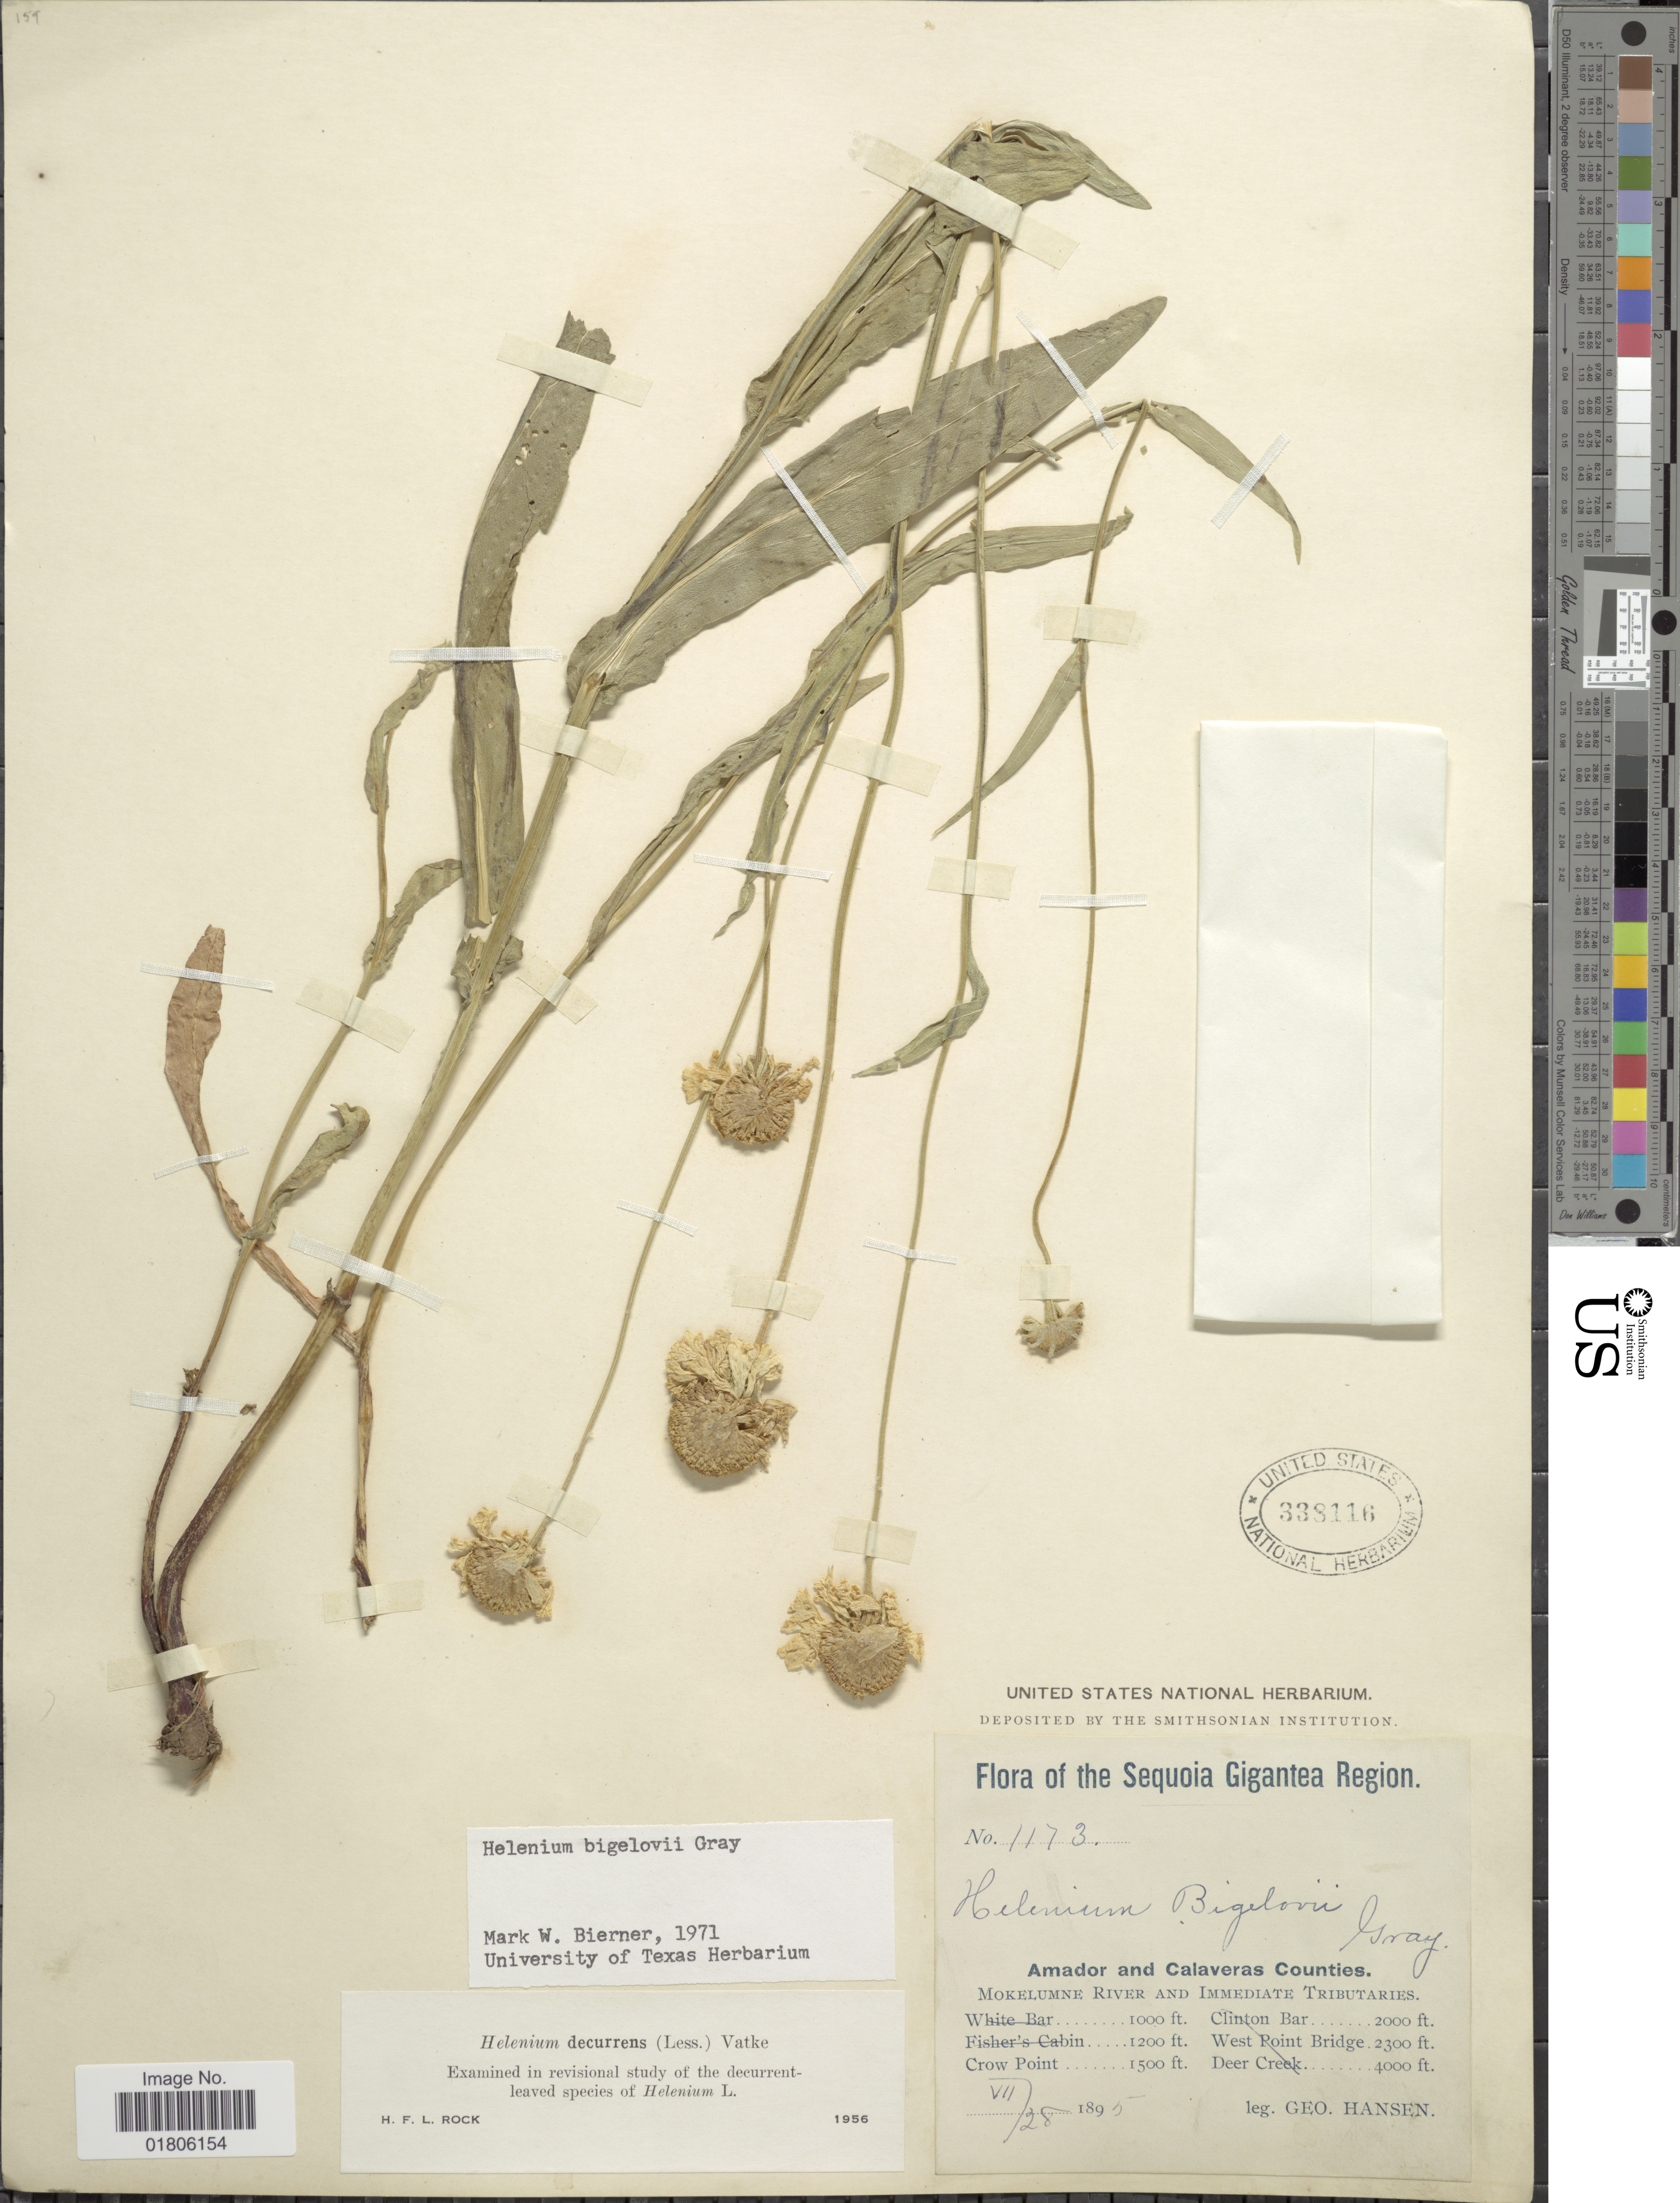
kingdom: Plantae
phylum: Tracheophyta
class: Magnoliopsida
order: Asterales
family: Asteraceae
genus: Helenium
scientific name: Helenium bigelovii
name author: A. Gray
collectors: G. Hansen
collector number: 1173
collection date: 1895-07-28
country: United States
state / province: California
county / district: Calaveras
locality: Sequoia Gigantea Region. Amador and Calaveras Counties. Mokelumne River and Immediate Tribuatries. Crow Point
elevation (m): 457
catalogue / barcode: US 338116